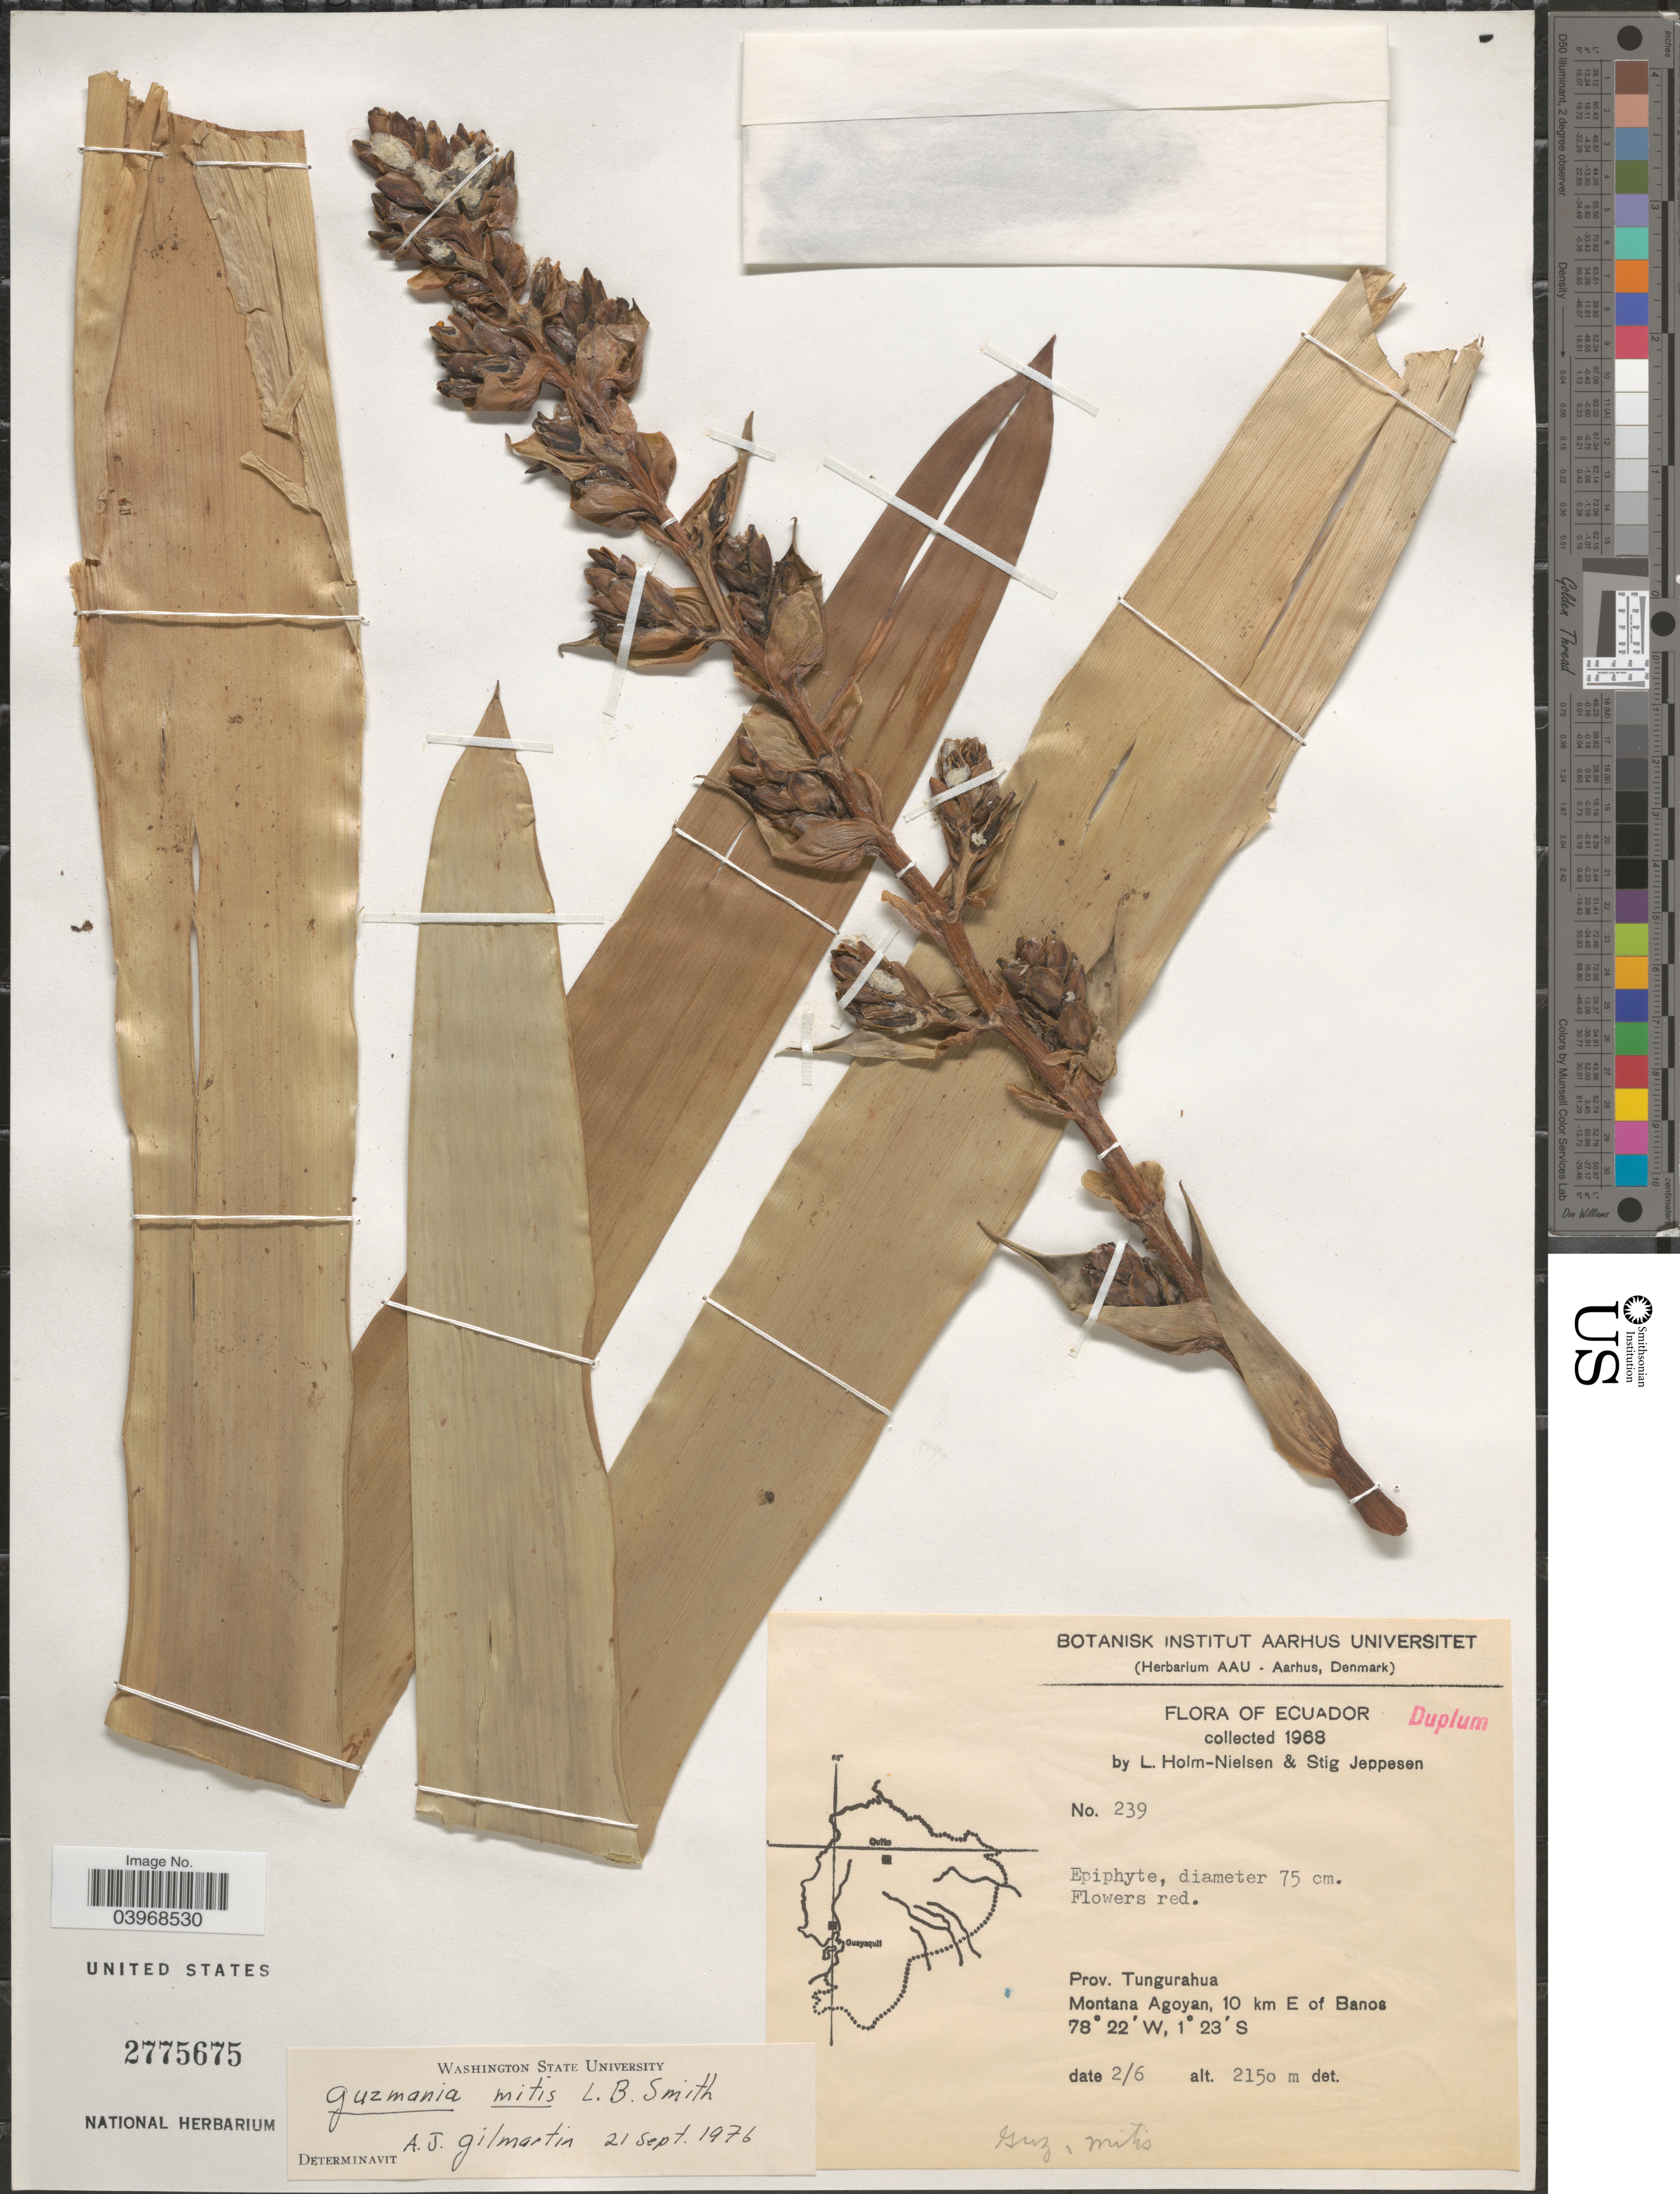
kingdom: Plantae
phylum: Tracheophyta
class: Liliopsida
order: Poales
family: Bromeliaceae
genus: Guzmania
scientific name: Guzmania mitis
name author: L.B. Sm.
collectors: L. Holm-Nielsen & S. Jeppesen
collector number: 239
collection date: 1968-06-02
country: Ecuador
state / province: Tungurahua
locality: Montana Agoyan, 10 km E of Banos.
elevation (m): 2150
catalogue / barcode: US 2775675